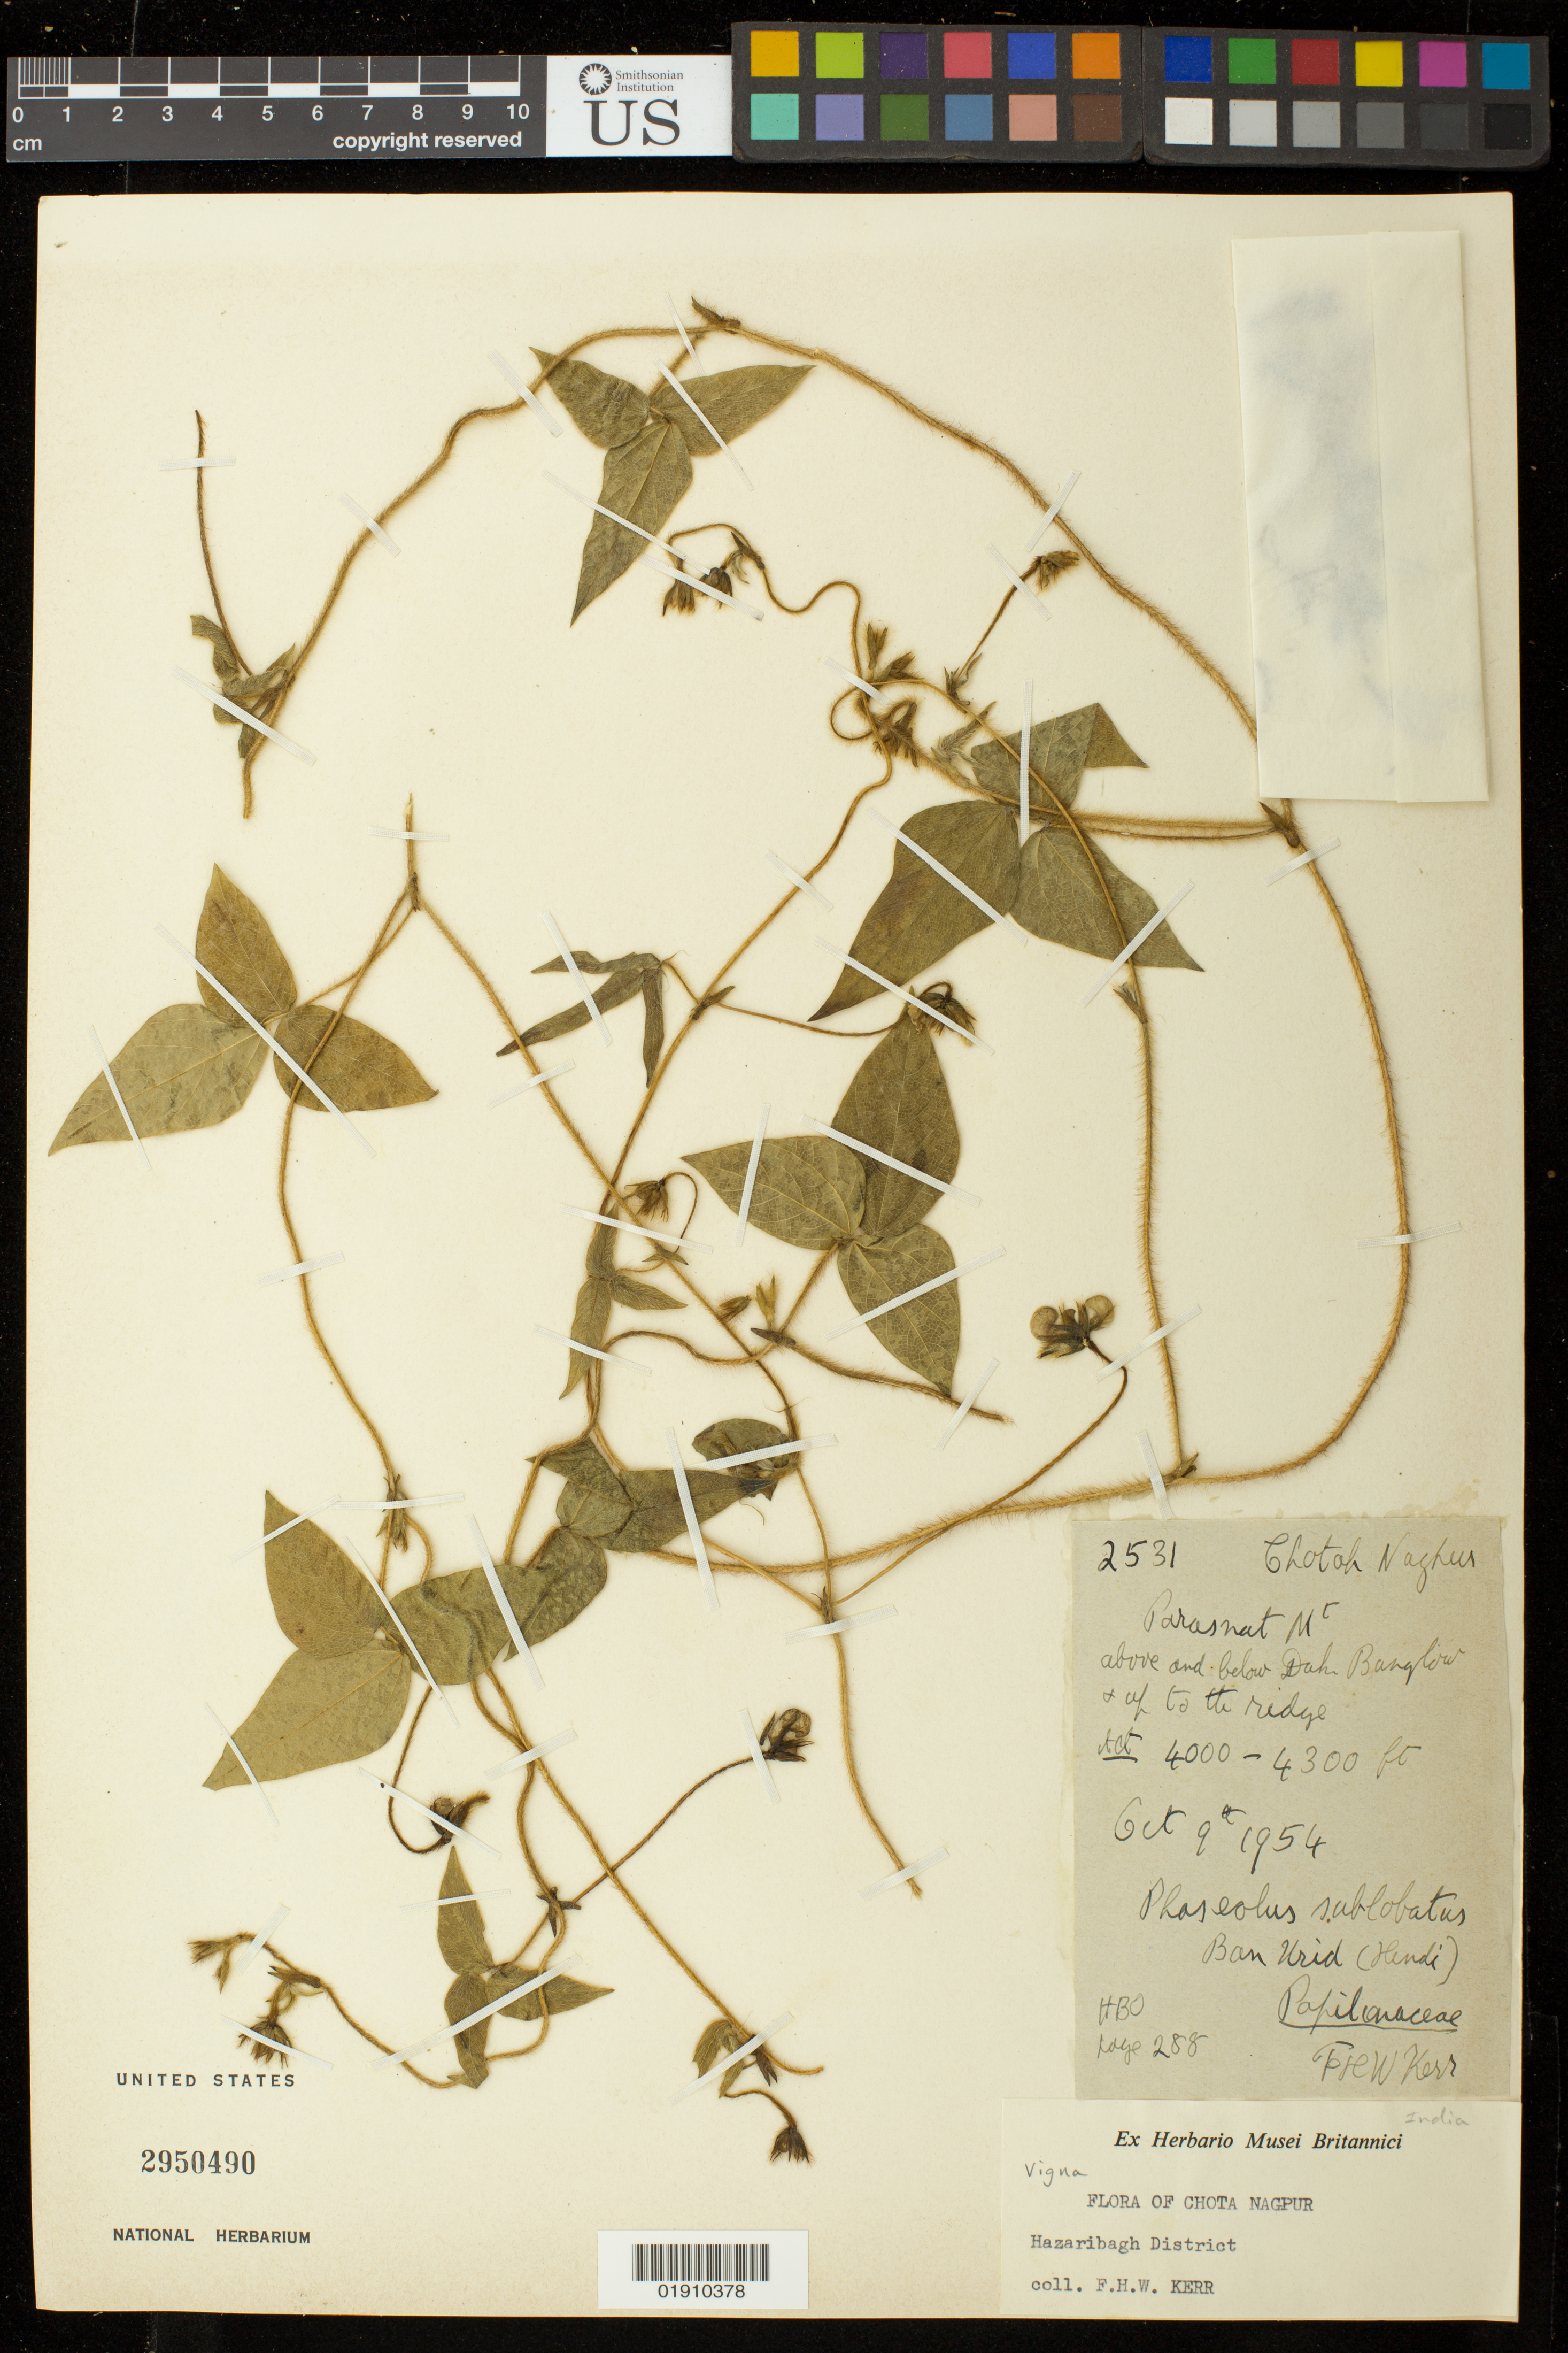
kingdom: Plantae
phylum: Tracheophyta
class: Magnoliopsida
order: Fabales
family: Fabaceae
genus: Vigna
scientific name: Vigna sp.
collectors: F. H. W. Kerr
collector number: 2531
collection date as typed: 9 1954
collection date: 1954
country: India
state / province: Jharkhand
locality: Chota Nagpur, Hazaribagh District, Parasnat Mt. above and below Dak Banglow and up to the ridge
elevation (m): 1219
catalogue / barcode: US 2950490